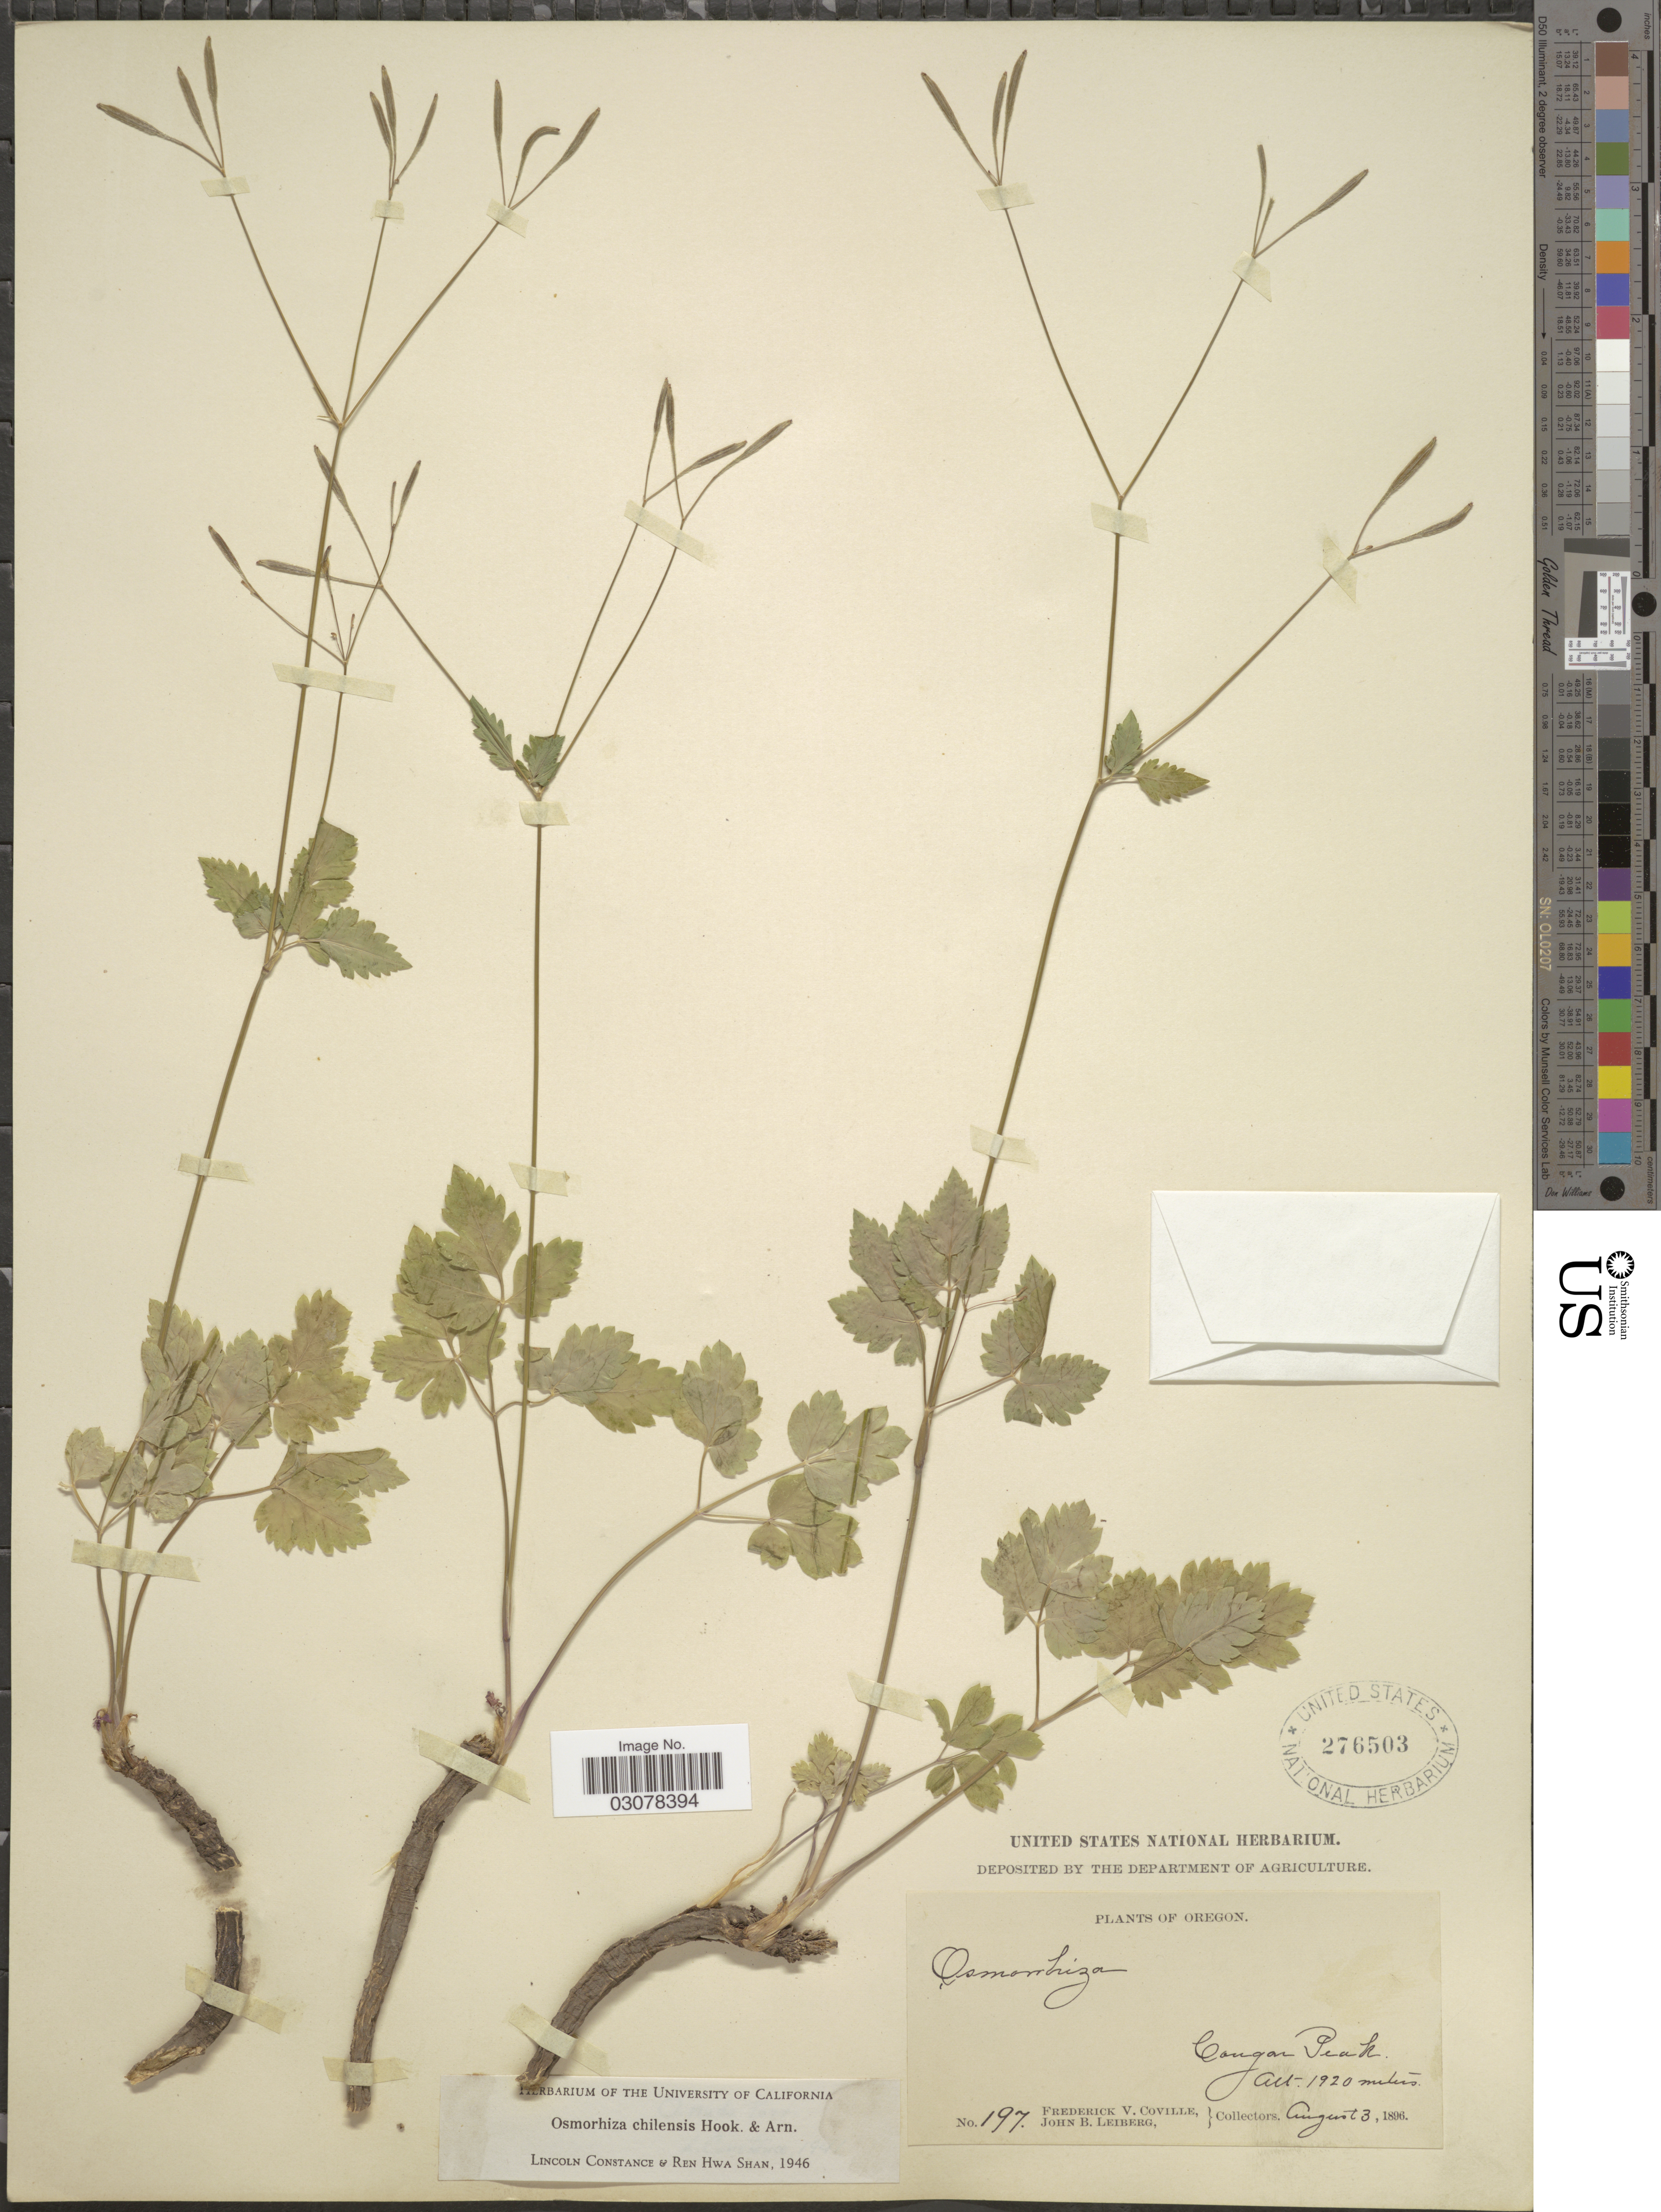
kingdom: Plantae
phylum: Tracheophyta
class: Magnoliopsida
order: Apiales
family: Apiaceae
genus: Osmorhiza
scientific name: Osmorhiza chilensis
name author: Hook. & Arn.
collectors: F. V. Coville & J. B. Leiberg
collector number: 197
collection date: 1896-08-03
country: United States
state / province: Oregon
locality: Cougar Peak.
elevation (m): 1920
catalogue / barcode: US 276503